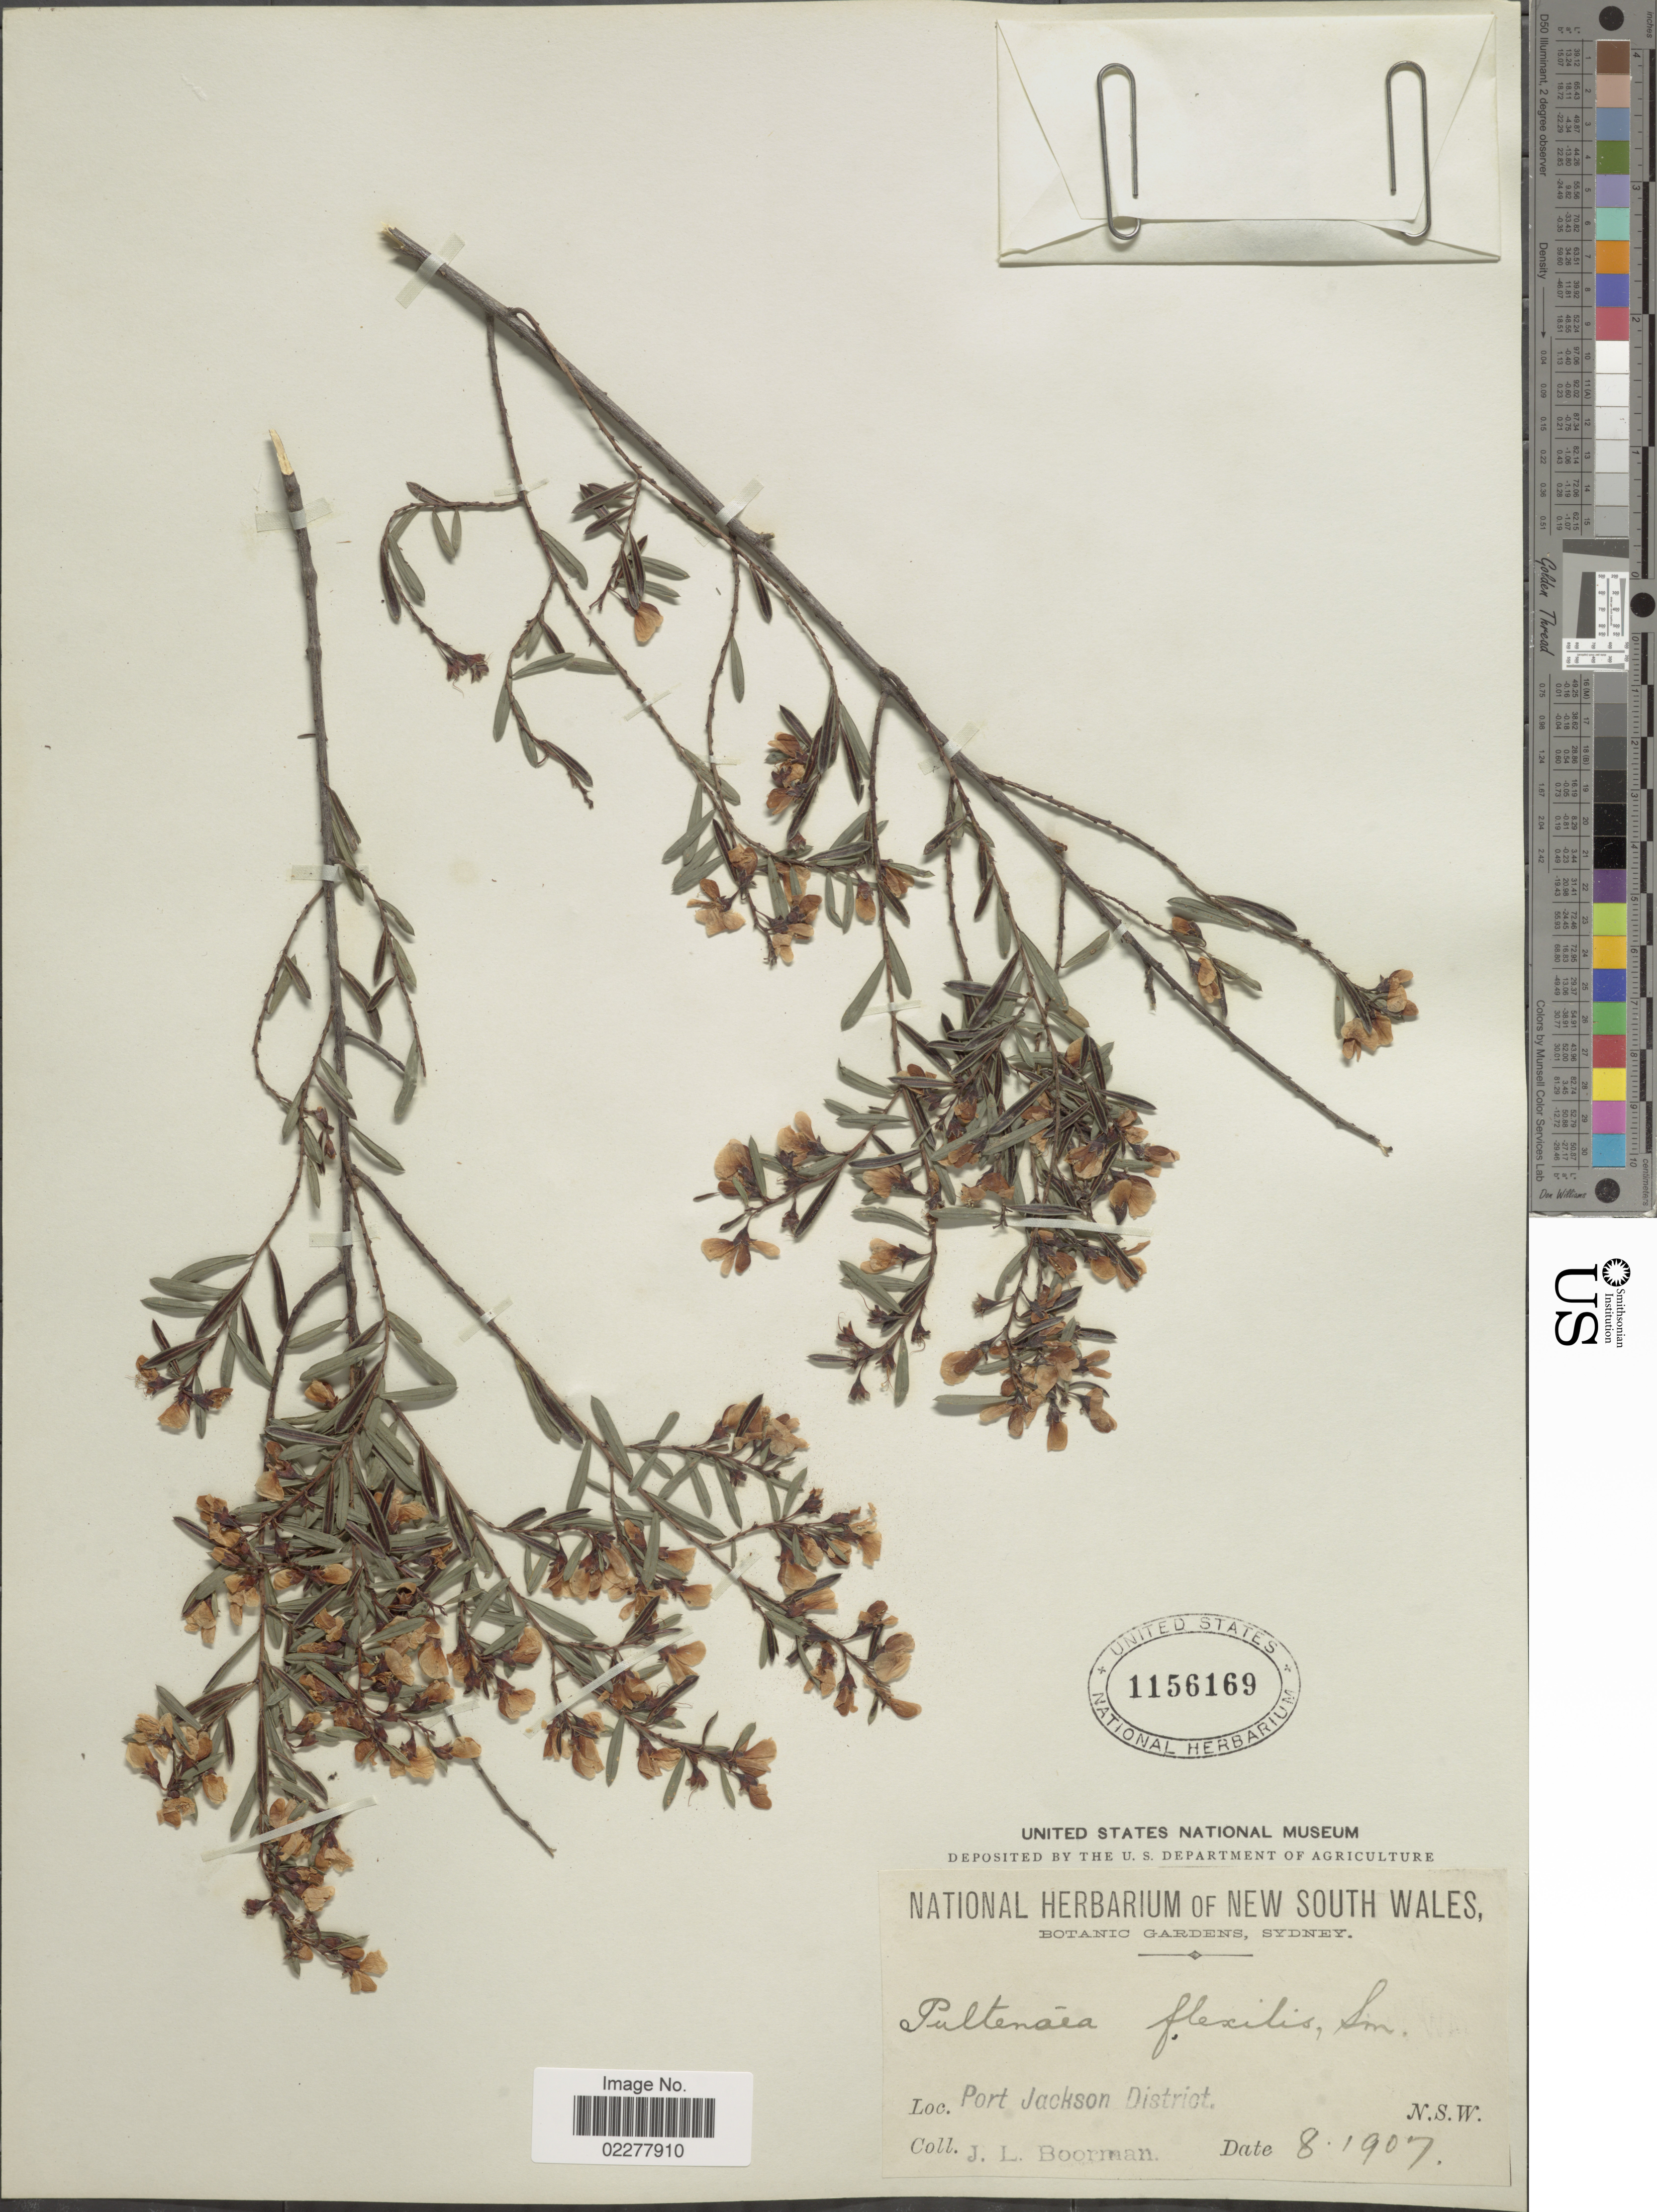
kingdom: Plantae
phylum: Tracheophyta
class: Magnoliopsida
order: Fabales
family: Fabaceae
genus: Pultenaea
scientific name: Pultenaea flexilis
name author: Sm.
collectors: J. Boorman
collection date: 1907-08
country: Australia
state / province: New South Wales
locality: Port Jackson District. N.S.W.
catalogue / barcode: US 1156169